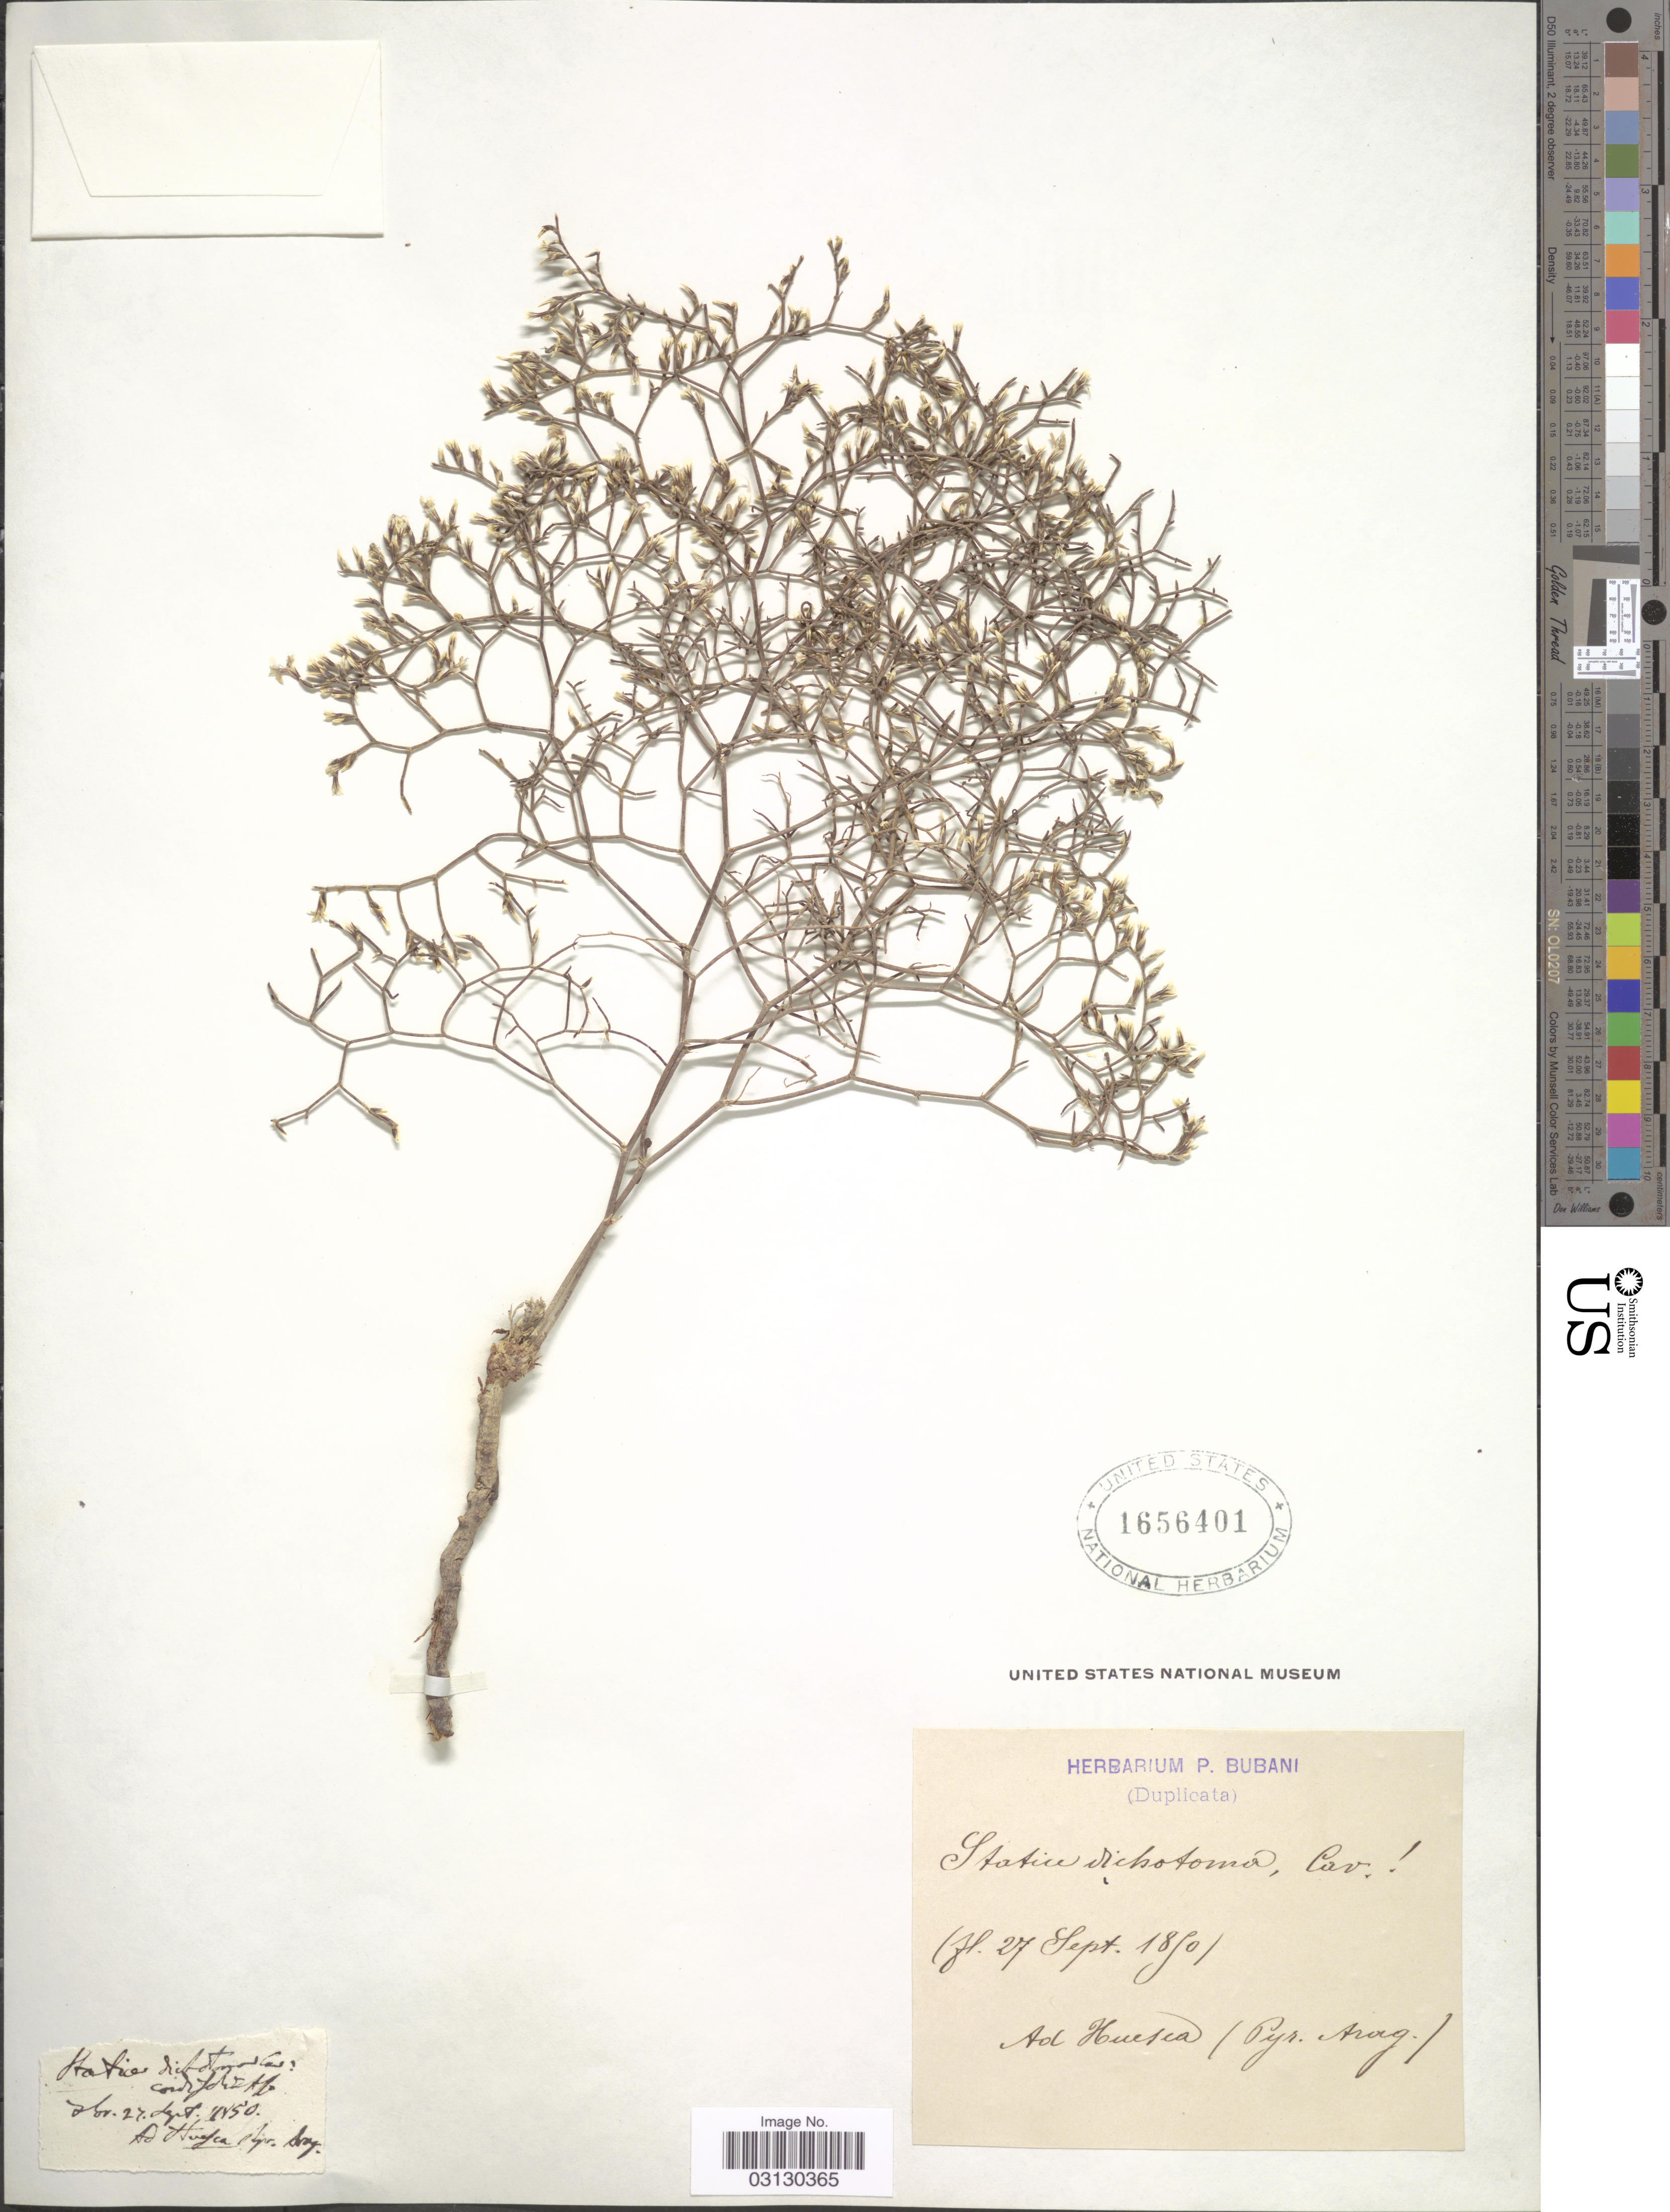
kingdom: Plantae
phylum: Tracheophyta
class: Magnoliopsida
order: Caryophyllales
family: Plumbaginaceae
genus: Limonium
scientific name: Limonium dichotomum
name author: (Cav.) Kuntze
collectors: ex herb. P. Bubani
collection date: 1850-09-27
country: Spain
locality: Ad Huesca (Pyr. Arag.).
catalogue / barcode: US 1656401